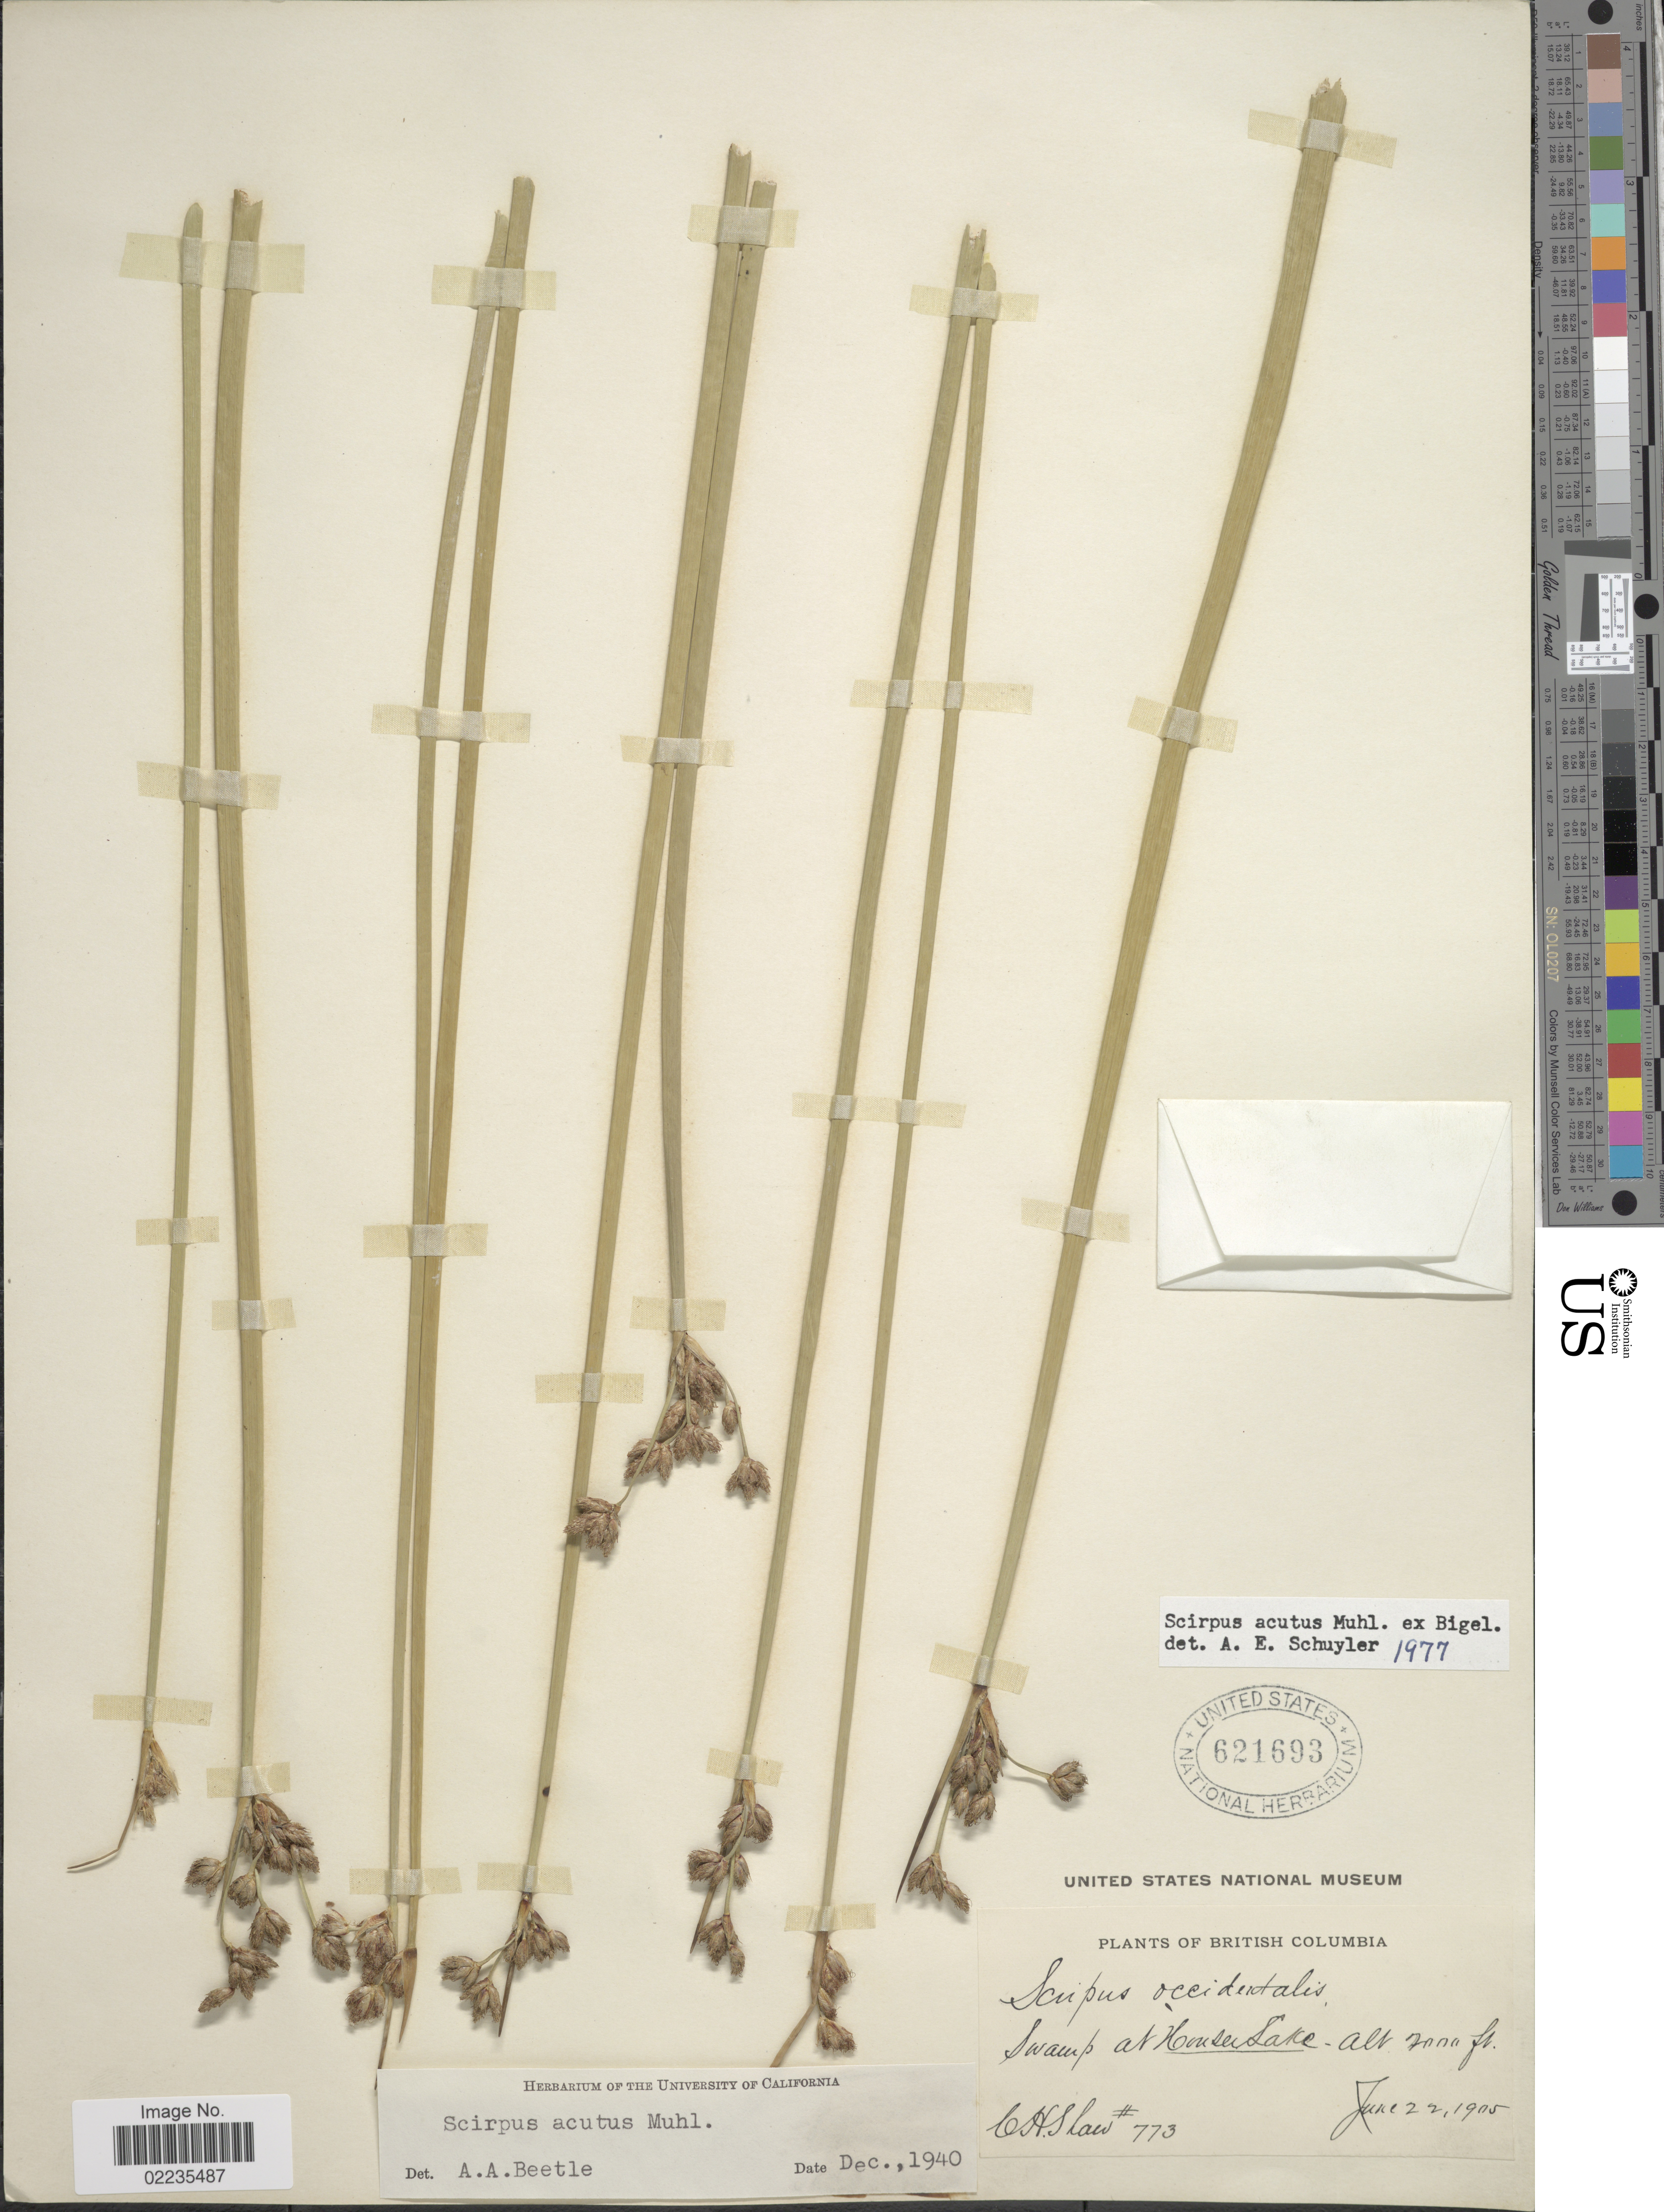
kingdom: Plantae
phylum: Tracheophyta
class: Liliopsida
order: Poales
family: Cyperaceae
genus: Schoenoplectus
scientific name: Schoenoplectus acutus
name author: (Muhl. ex Bigelow) Á. Löve & D. Löve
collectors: C. H. Shaw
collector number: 773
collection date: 1905-06-22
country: Canada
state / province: British Columbia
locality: Swamp at Houser Lake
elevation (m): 2134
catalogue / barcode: US 621693